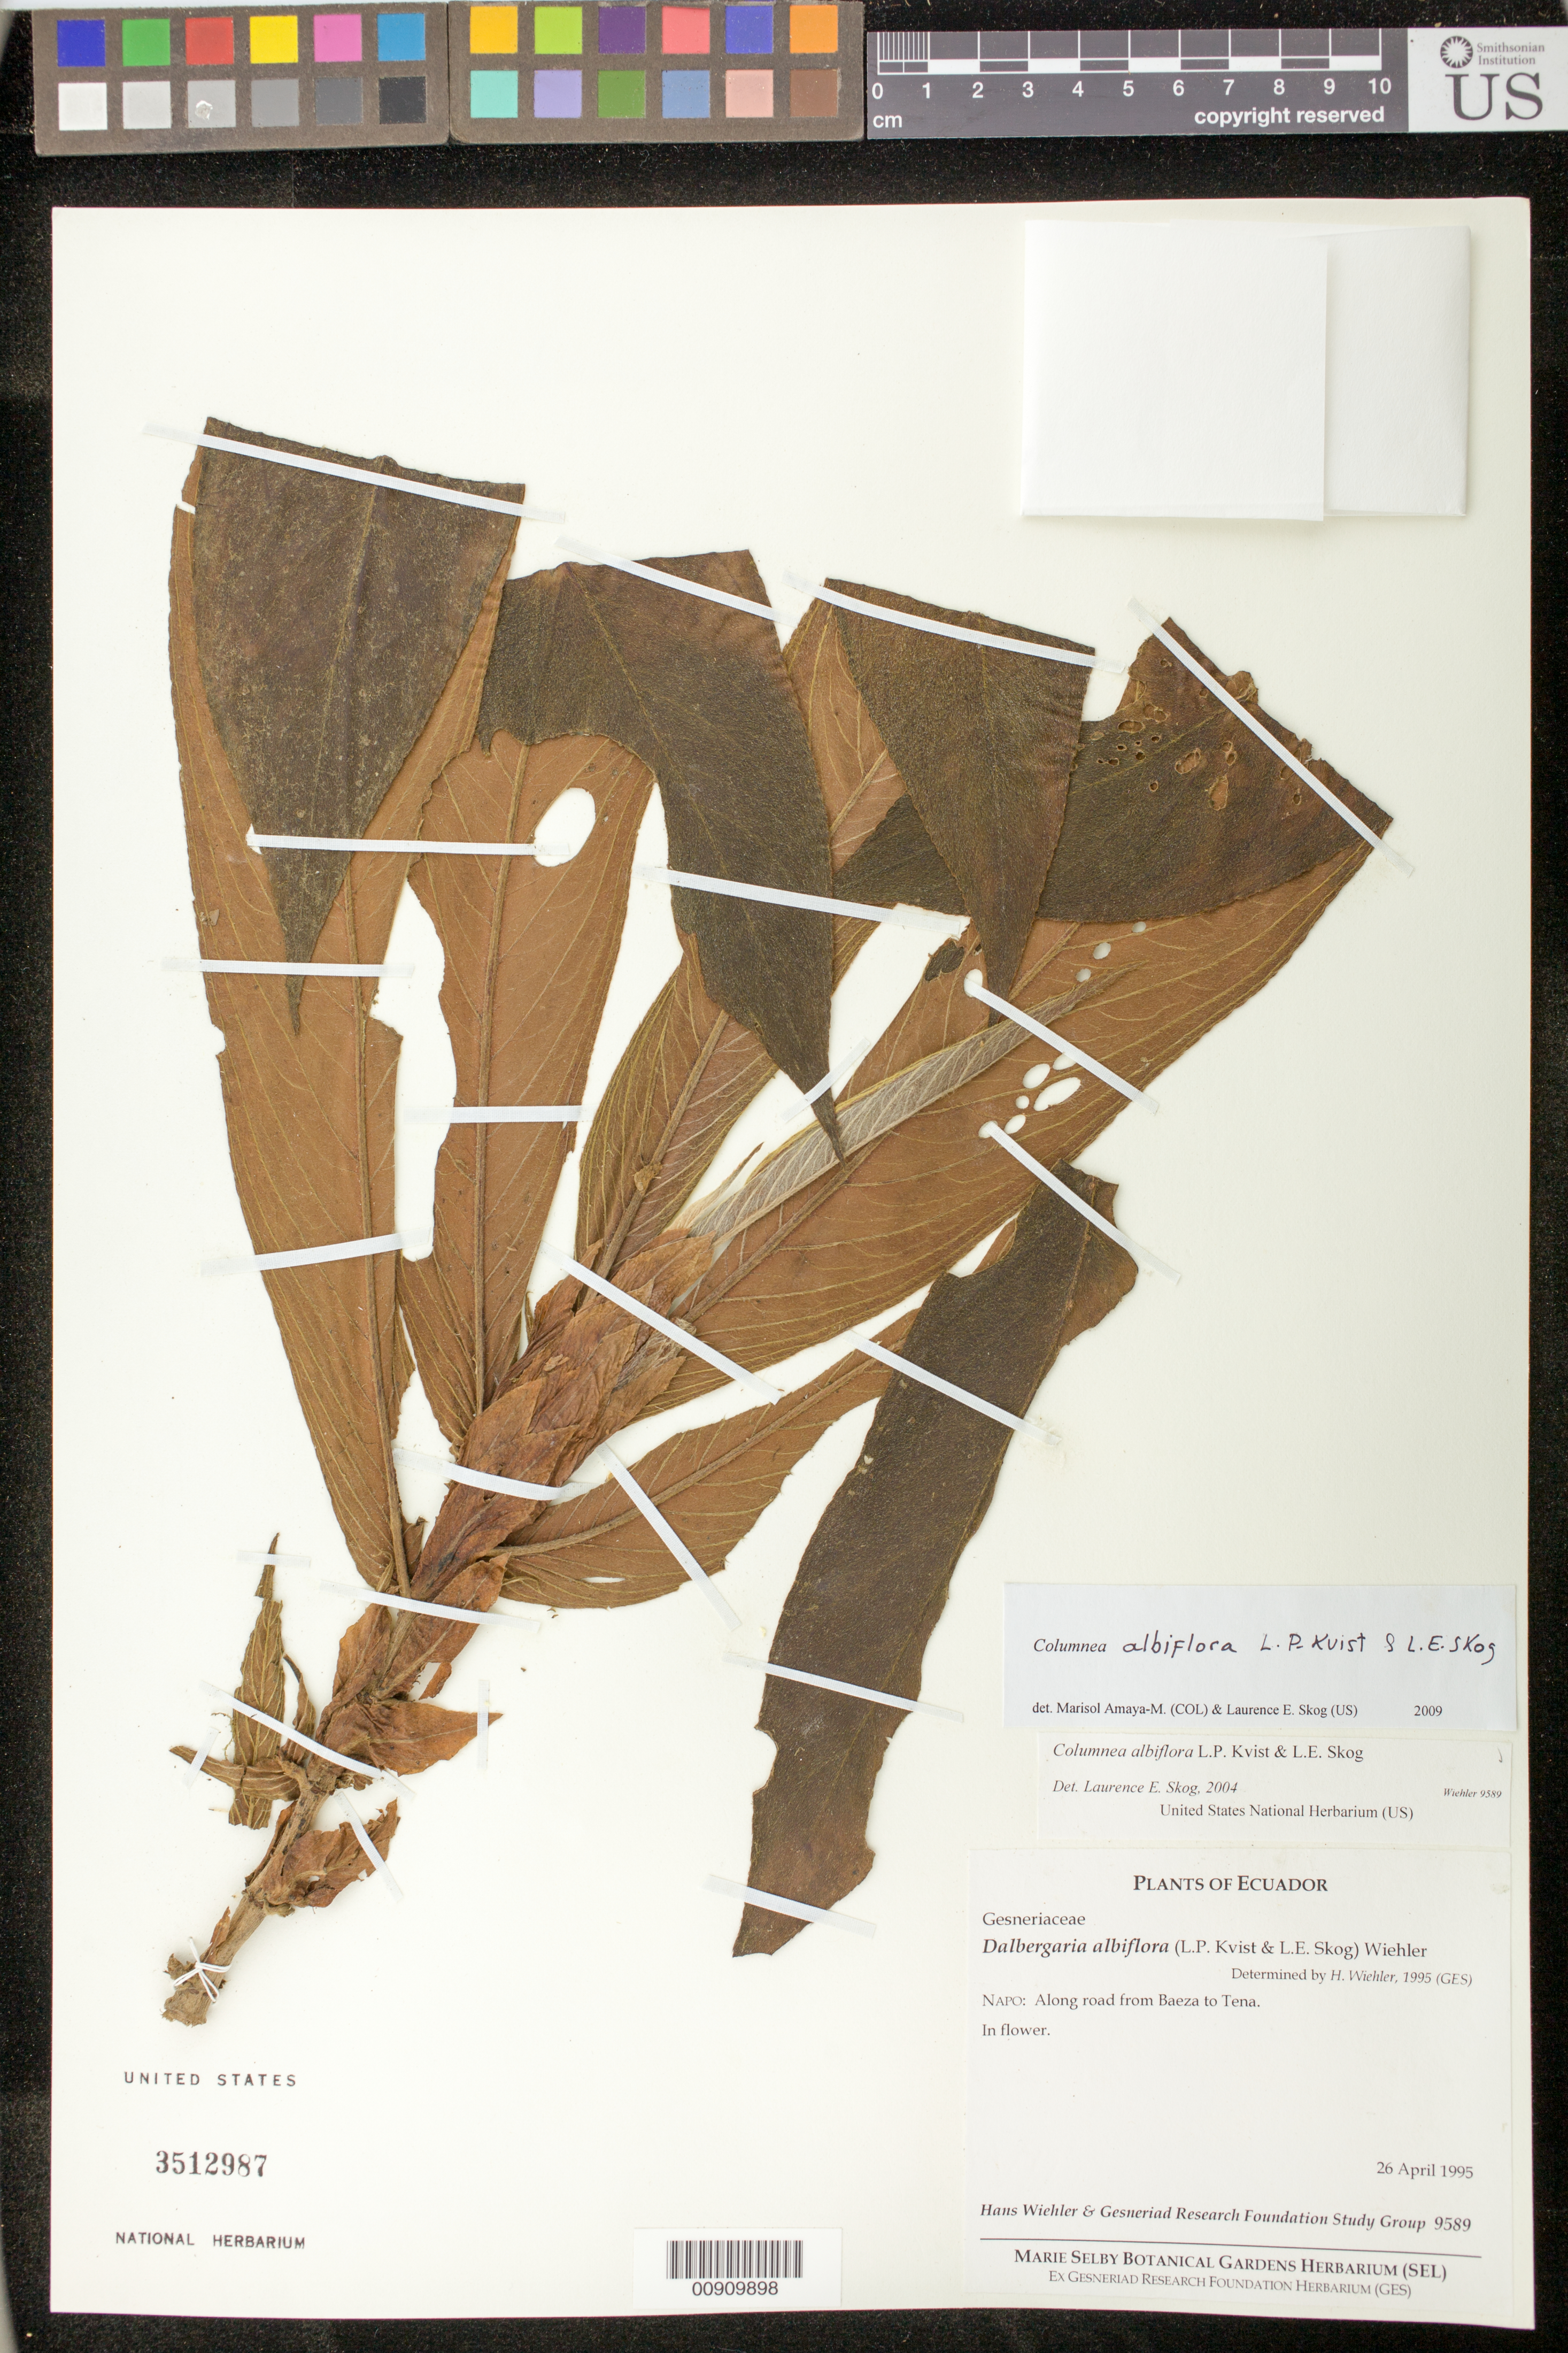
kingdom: Plantae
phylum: Tracheophyta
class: Magnoliopsida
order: Lamiales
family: Gesneriaceae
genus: Columnea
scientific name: Columnea albiflora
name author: L.P. Kvist & L.E. Skog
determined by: Skog, Laurence E.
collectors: H. J. Wiehler & GRF Study Group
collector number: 9589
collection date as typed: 26 Apr 1995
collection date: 1995-04-26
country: Ecuador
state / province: Napo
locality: Napo: along road from Baeza to Tena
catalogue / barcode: US 3512987